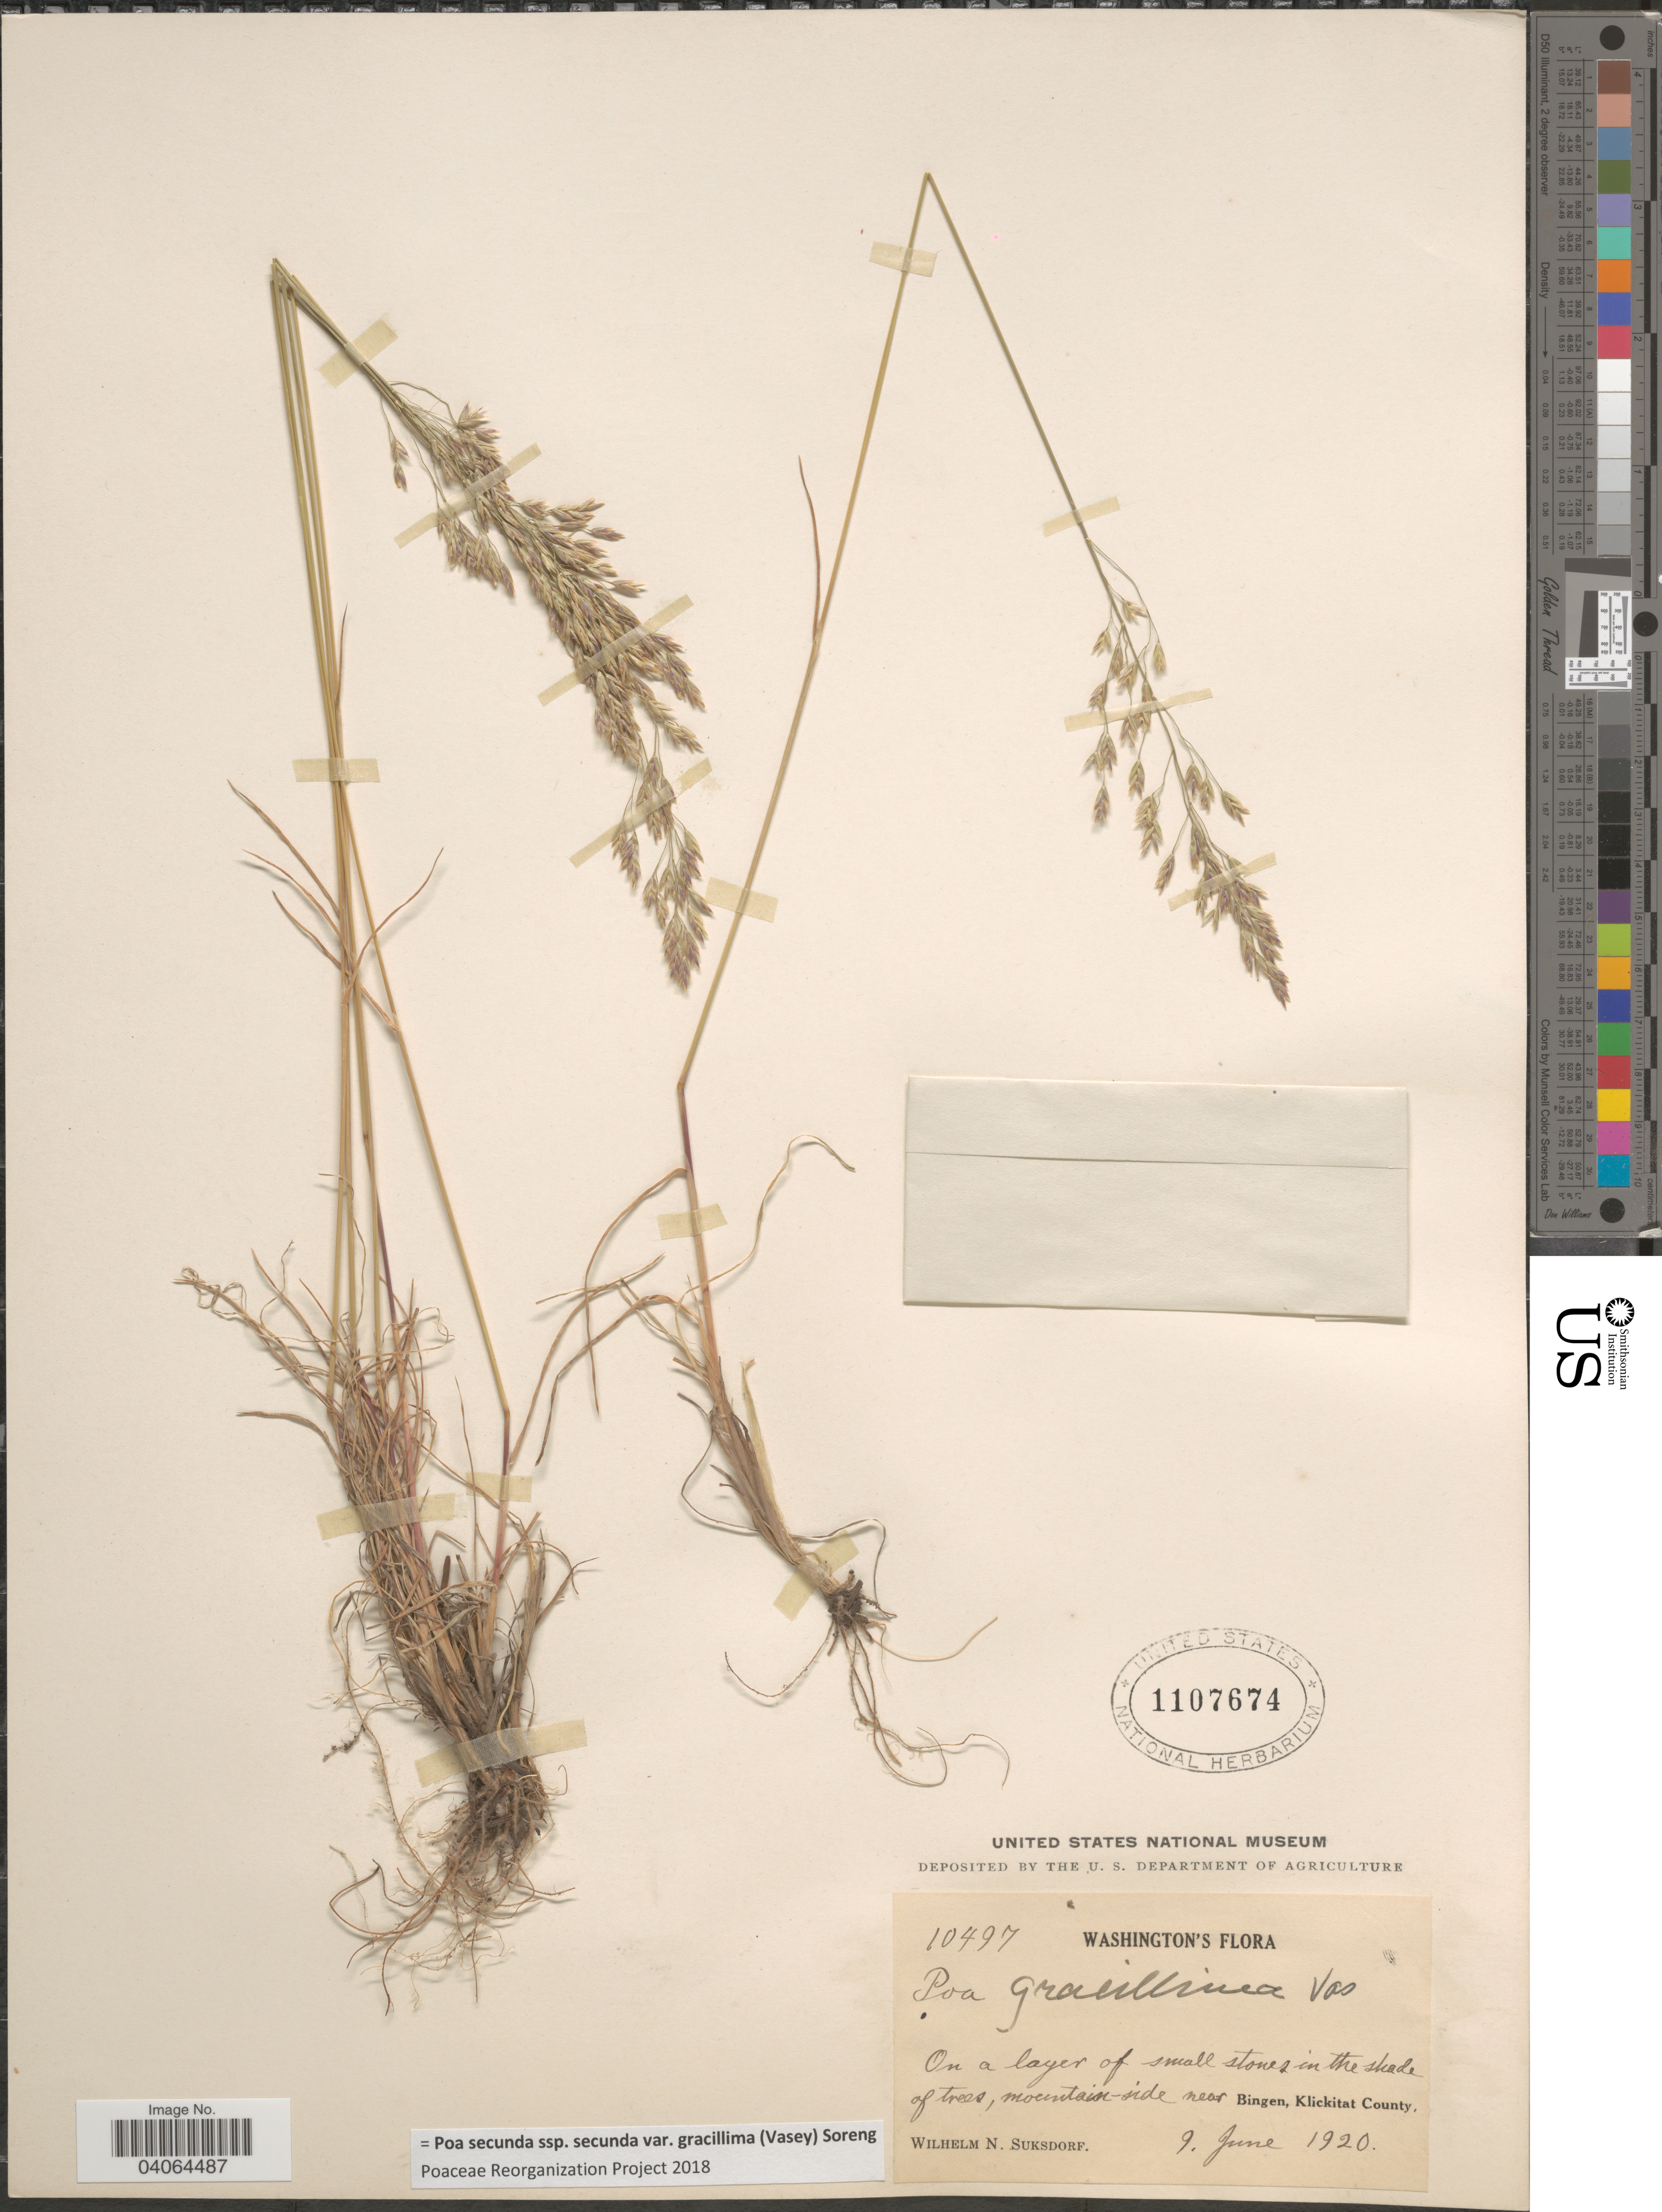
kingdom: Plantae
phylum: Tracheophyta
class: Liliopsida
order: Poales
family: Poaceae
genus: Poa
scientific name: Poa secunda subsp. secunda var. gracillima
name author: (Vasey) Soreng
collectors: W. N. Suksdorf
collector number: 10497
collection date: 1920-06-09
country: United States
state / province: Washington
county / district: Klickitat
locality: Mountain-side near Bingen, Klickitat County.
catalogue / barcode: US 1107674